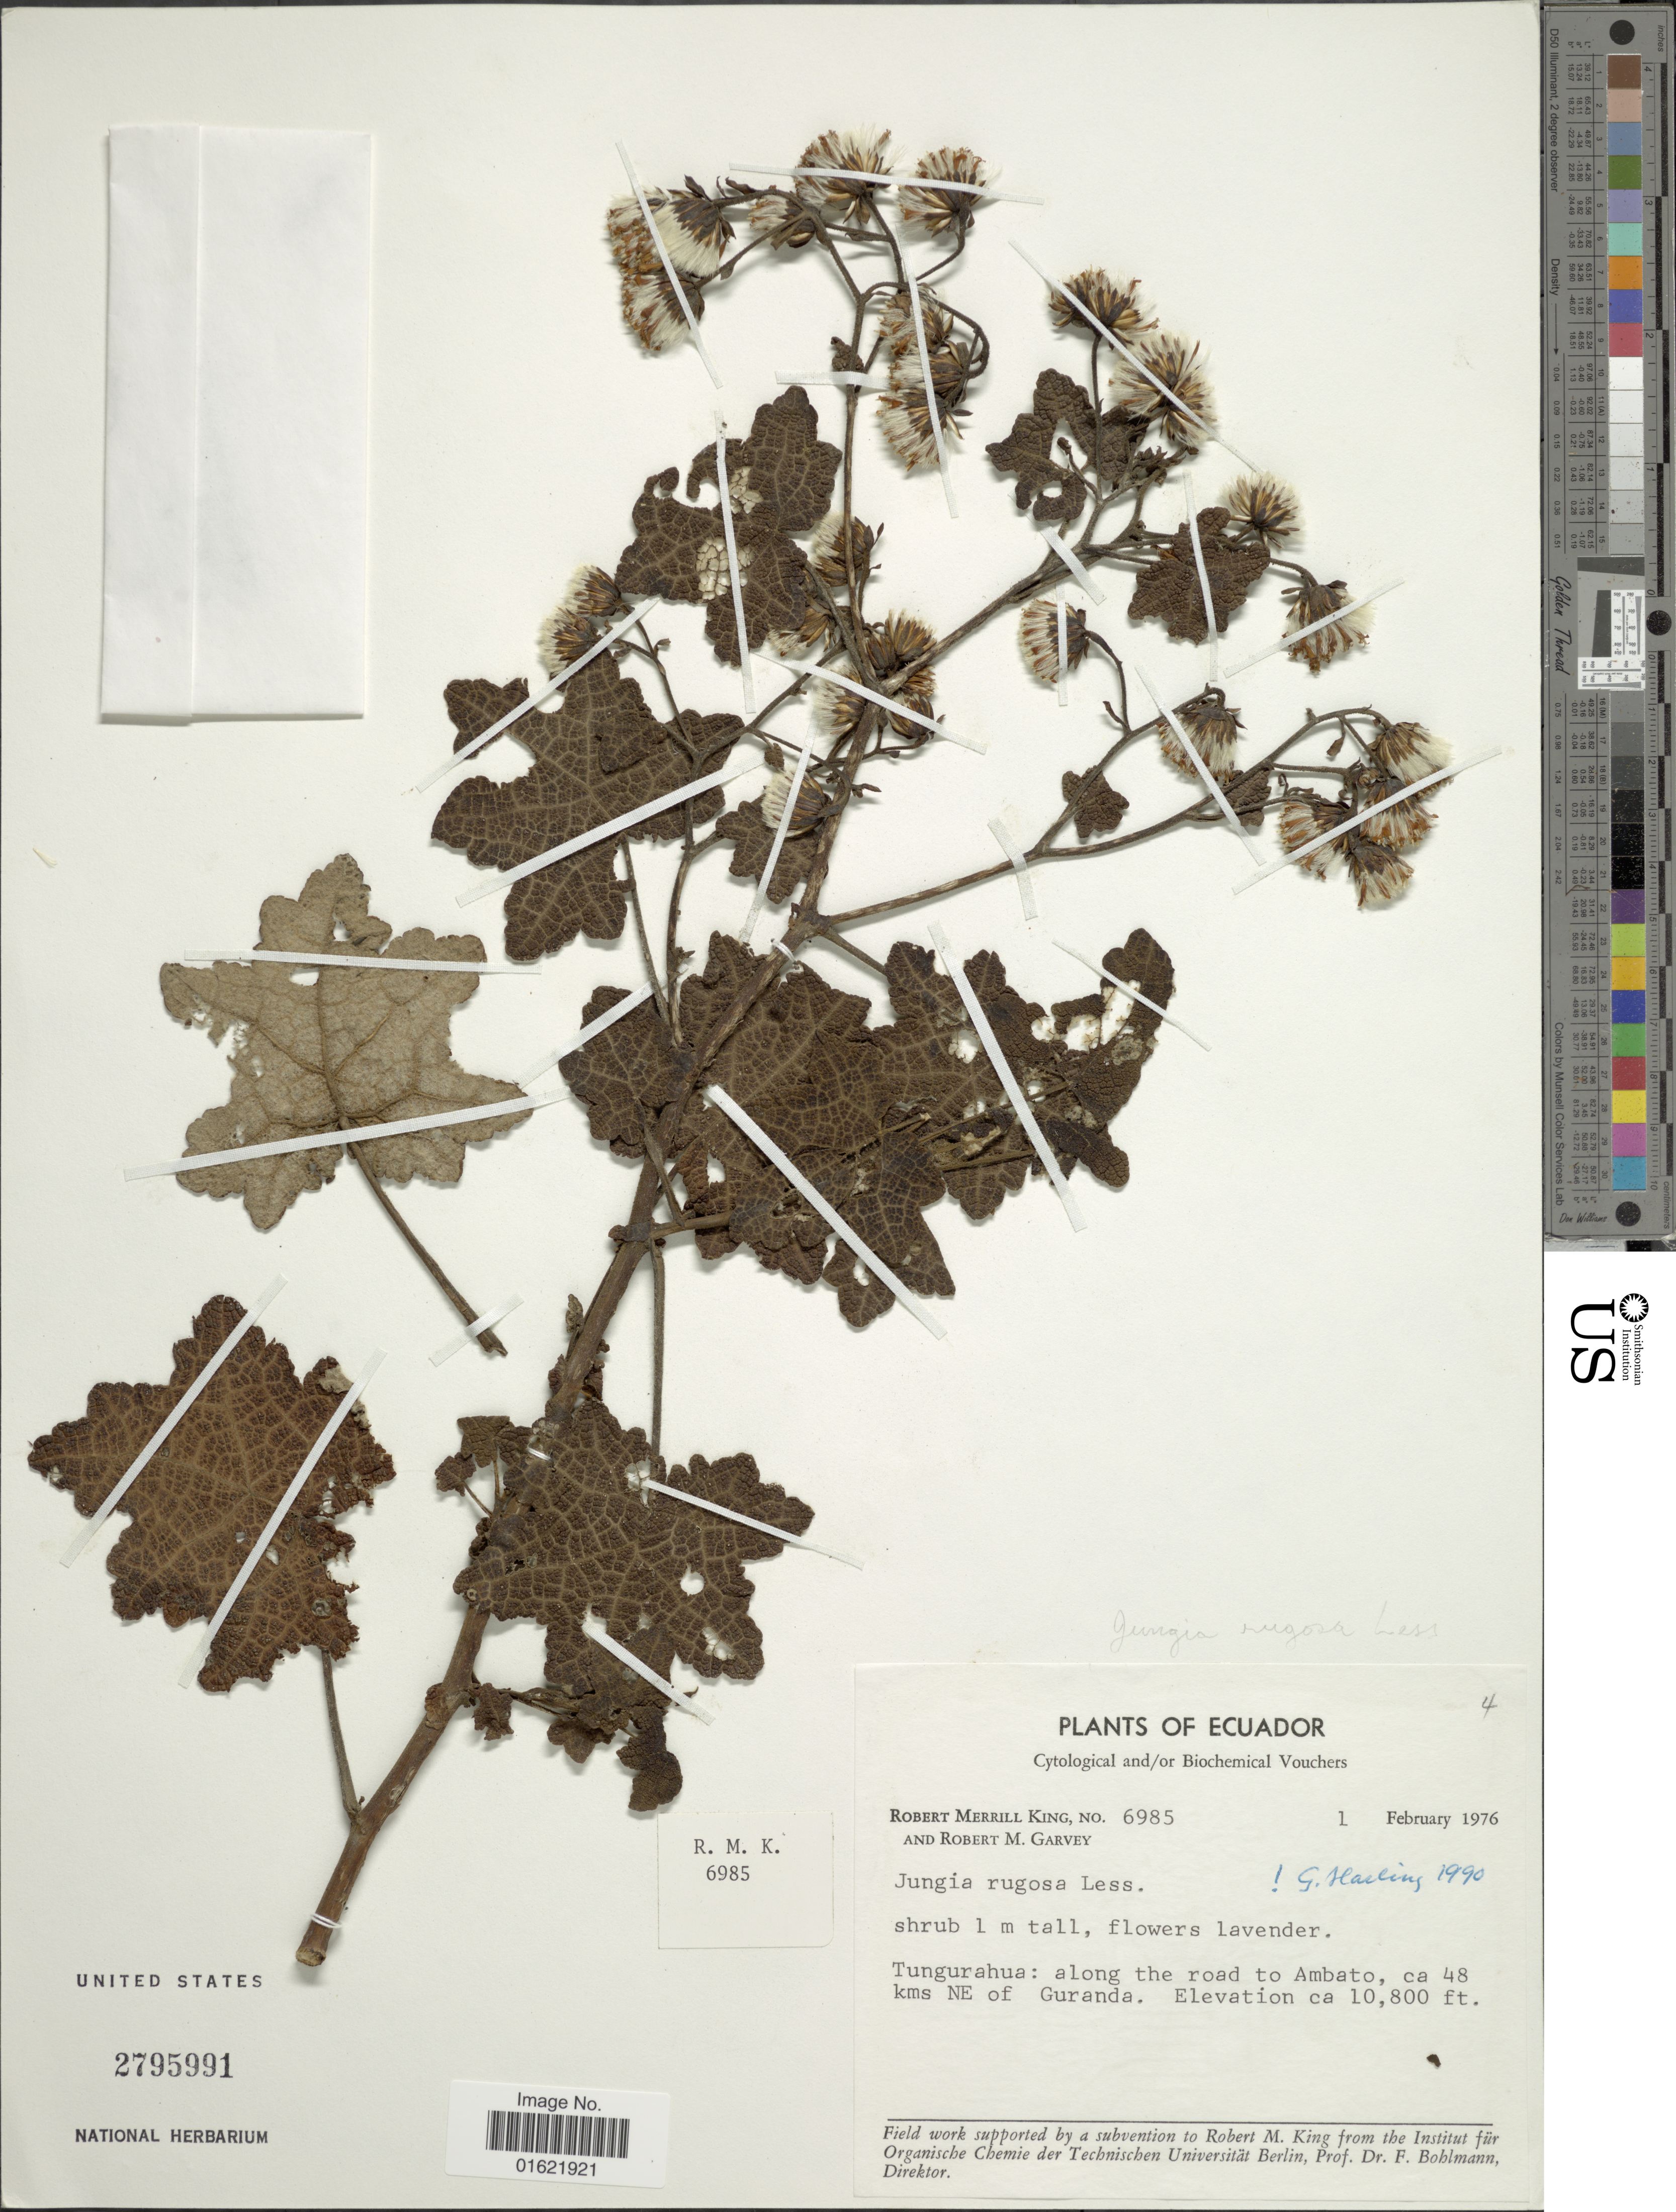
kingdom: Plantae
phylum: Tracheophyta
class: Magnoliopsida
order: Asterales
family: Asteraceae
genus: Jungia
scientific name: Jungia rugosa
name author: Less.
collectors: R. M. King & R. Garvey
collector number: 6985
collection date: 1976-02-01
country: Ecuador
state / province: Tungurahua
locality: Along the road to Ambato, 48 kms Ne of Guranda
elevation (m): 3292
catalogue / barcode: US 2795991